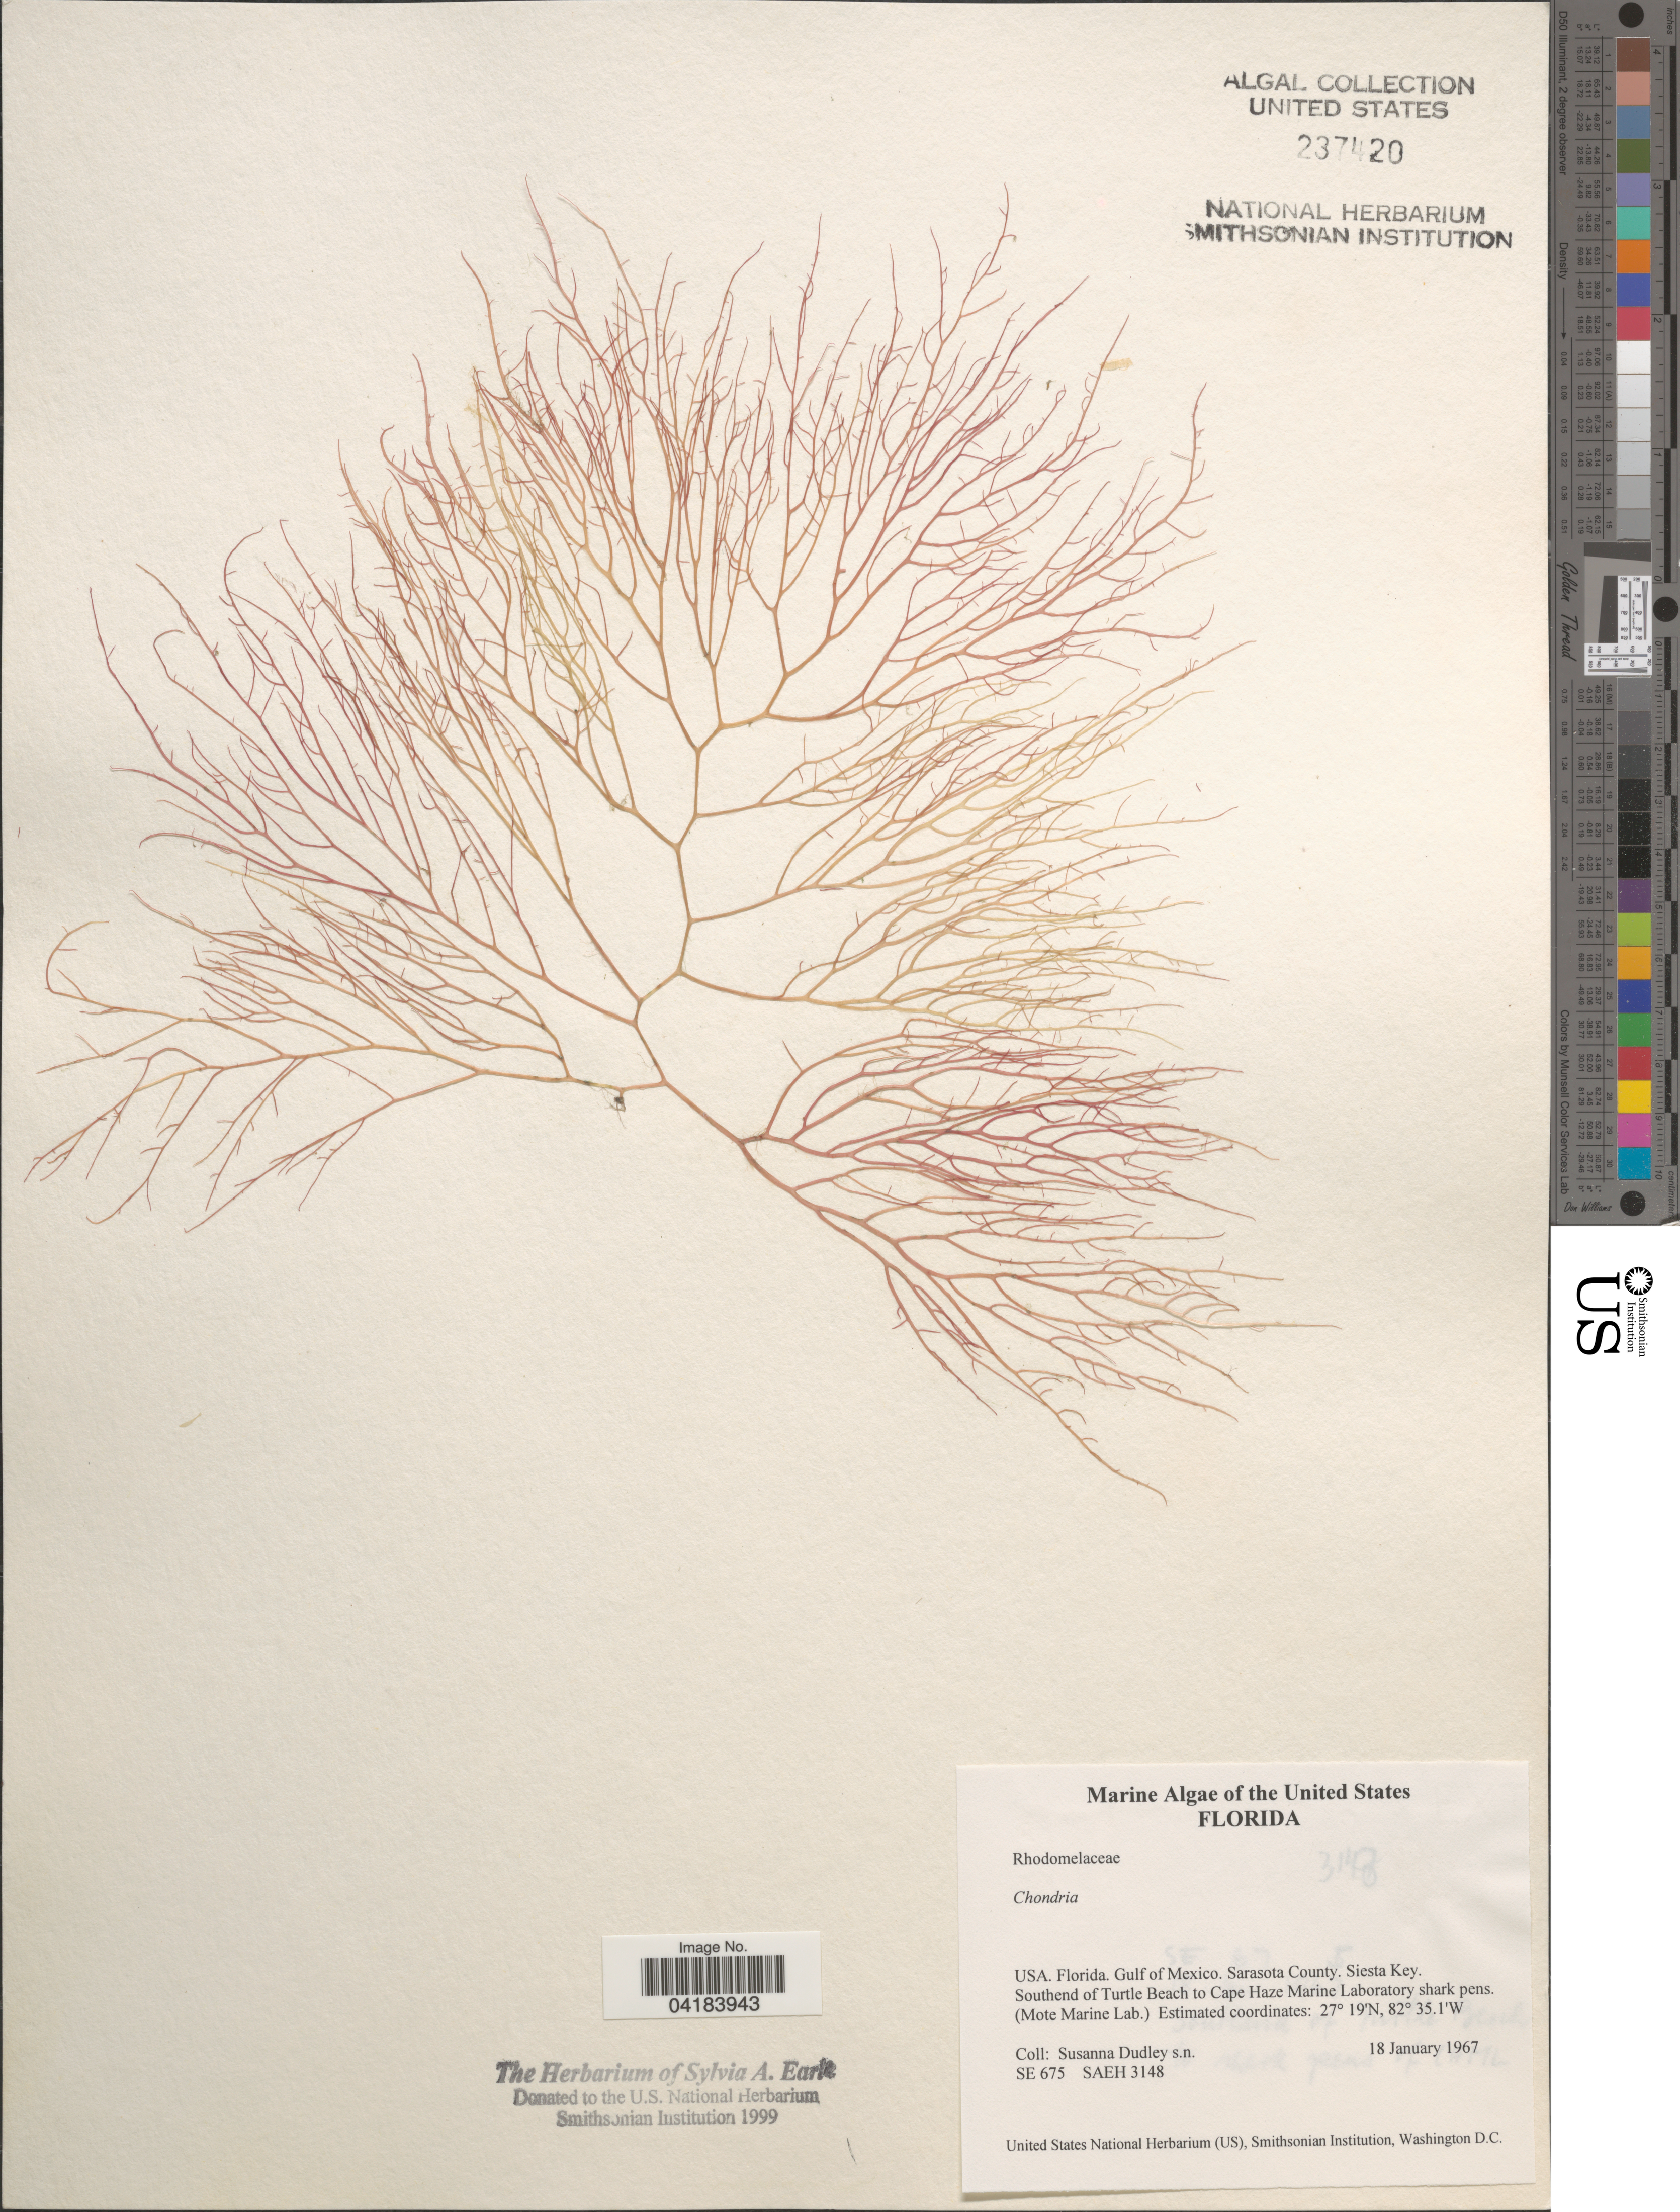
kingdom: Plantae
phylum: Rhodophyta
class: Florideophyceae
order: Ceramiales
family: Rhodomelaceae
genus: Chondria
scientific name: Chondria sp.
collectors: S. Dudley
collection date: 1967-01-18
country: United States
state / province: Florida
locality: Gulf of Mexico. Sarasota County. Siesta Key. Southend of Turtle Beach to Cape Haze Marine Laboratory shark pens. (Mote Marine Lab.).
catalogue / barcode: US 237420